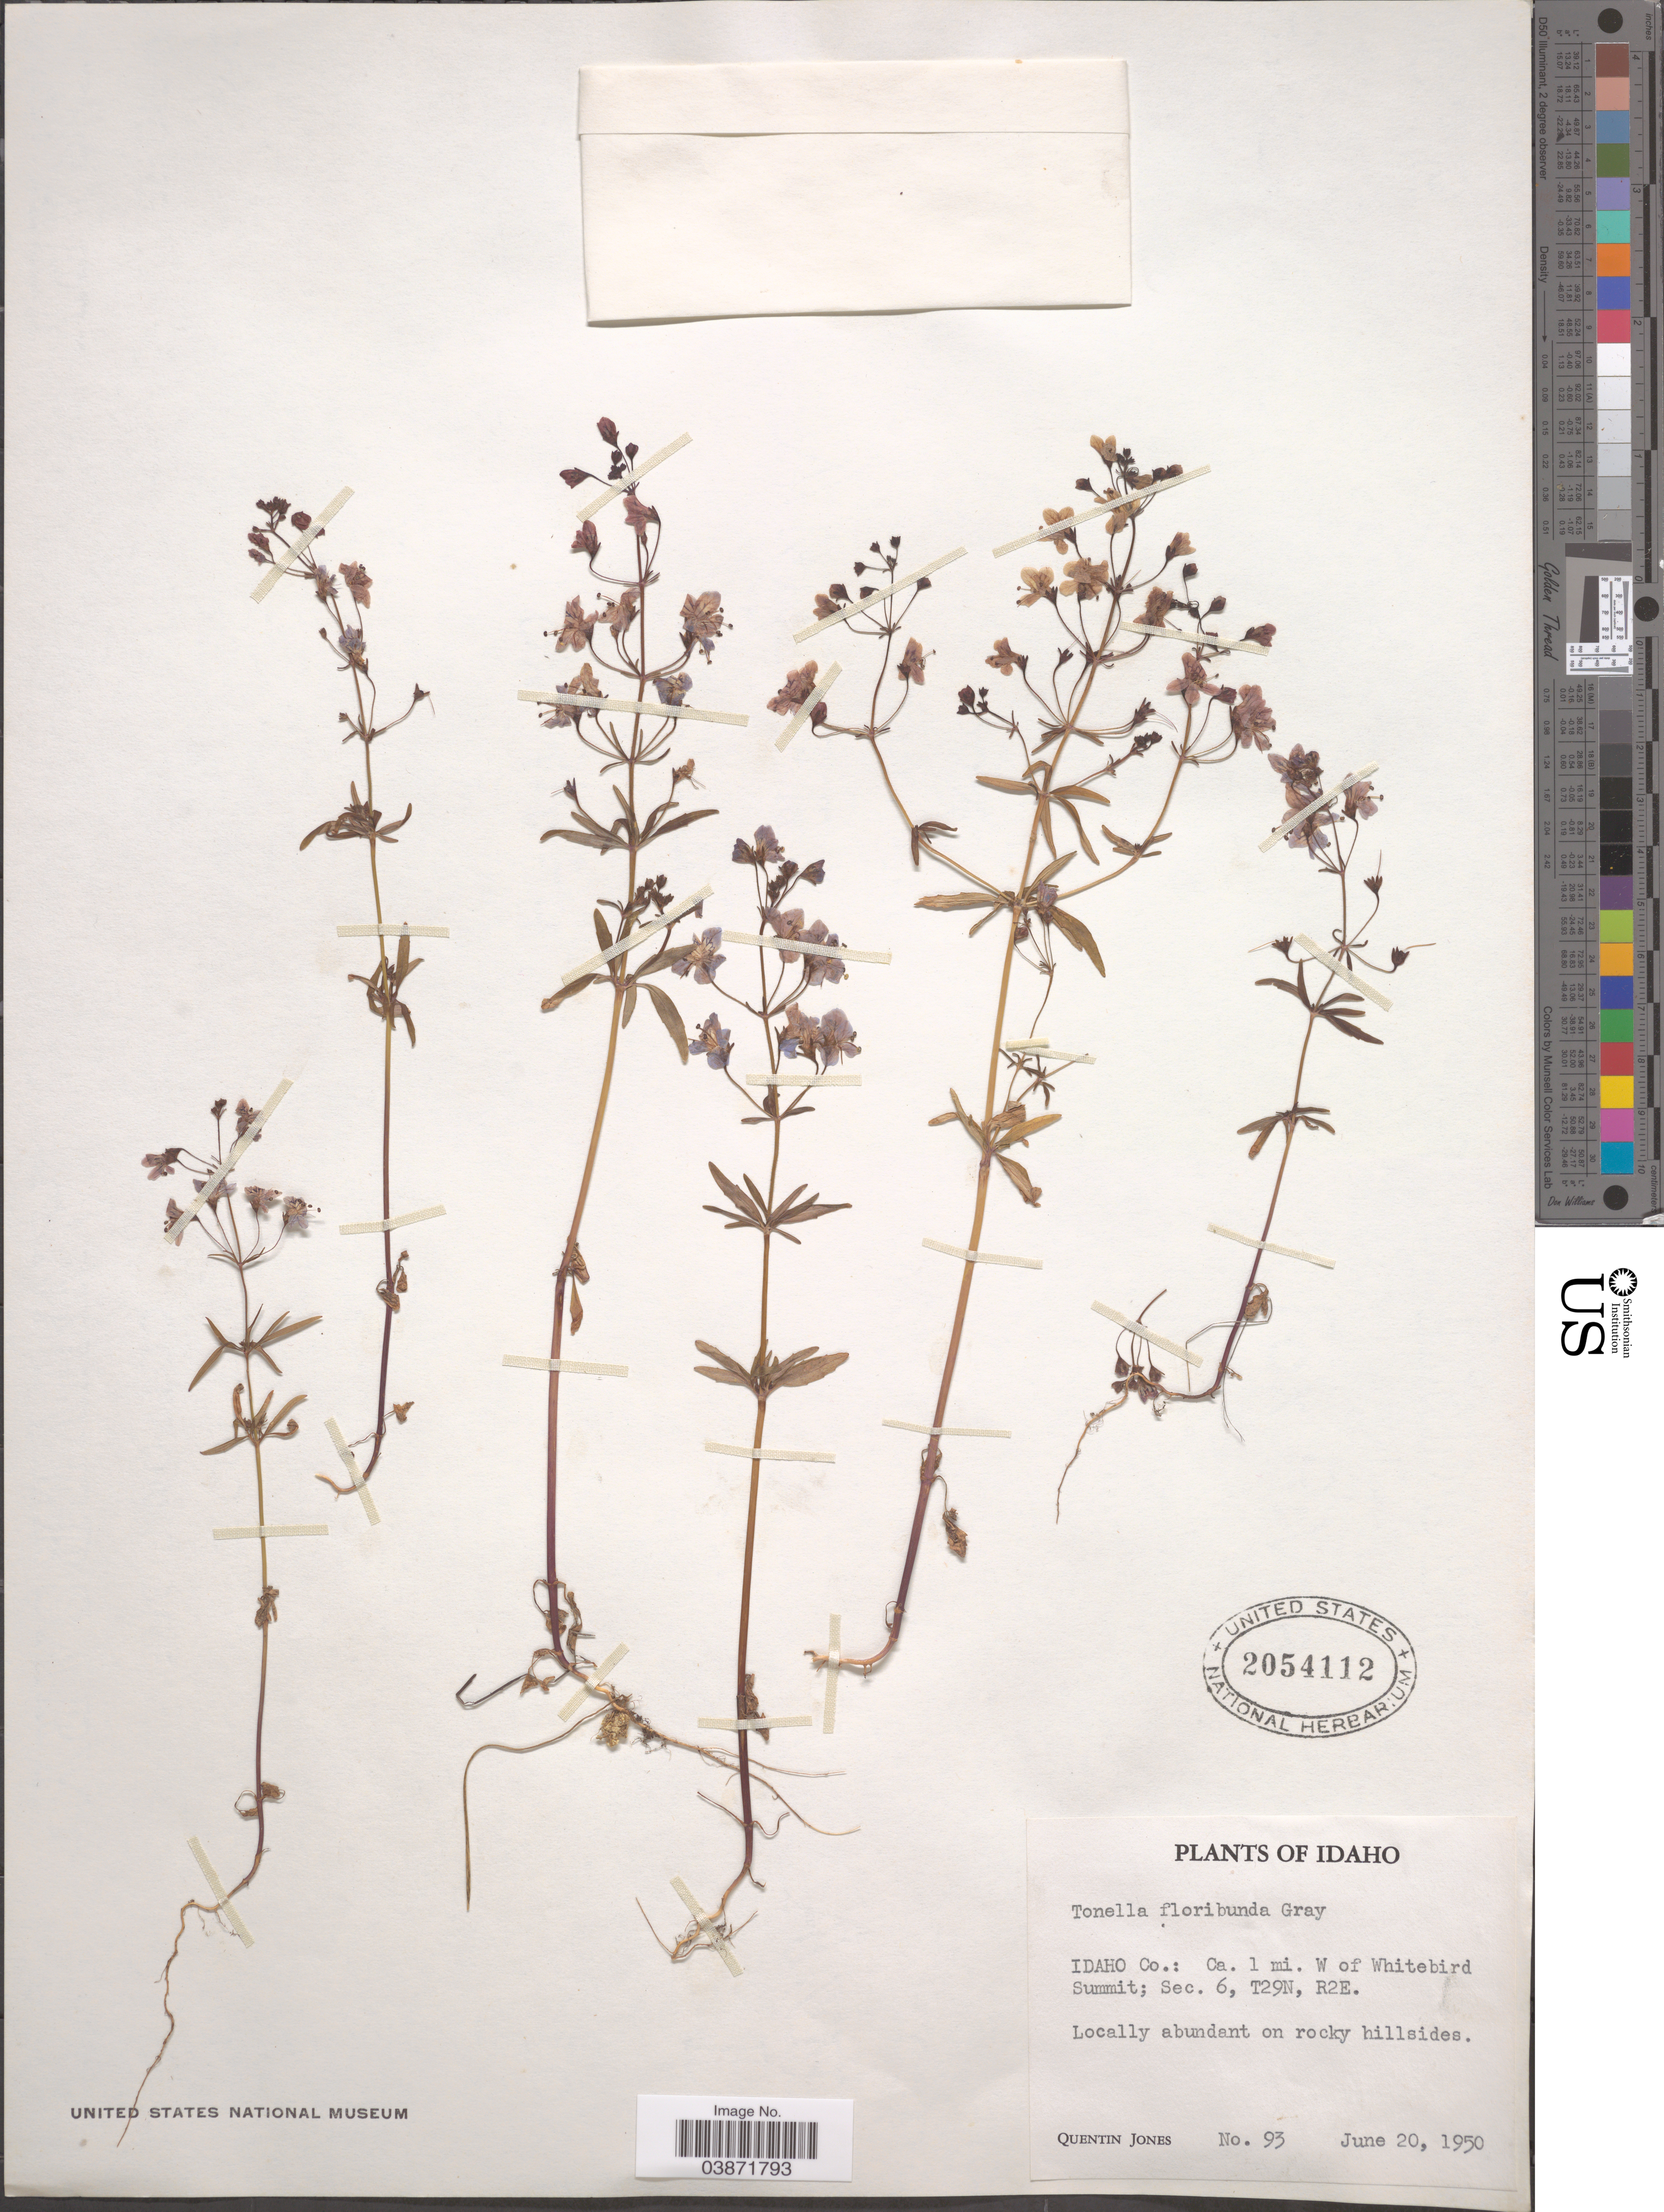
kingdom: Plantae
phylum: Tracheophyta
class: Magnoliopsida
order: Lamiales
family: Plantaginaceae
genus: Tonella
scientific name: Tonella floribunda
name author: A. Gray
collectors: Q. Jones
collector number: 93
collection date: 1950-06-20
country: United States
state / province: Idaho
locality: Idaho Co.: Ca. 1 mi. W of Whitebird Summit; Sec. 6, T29N, R2E.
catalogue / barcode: US 2054112